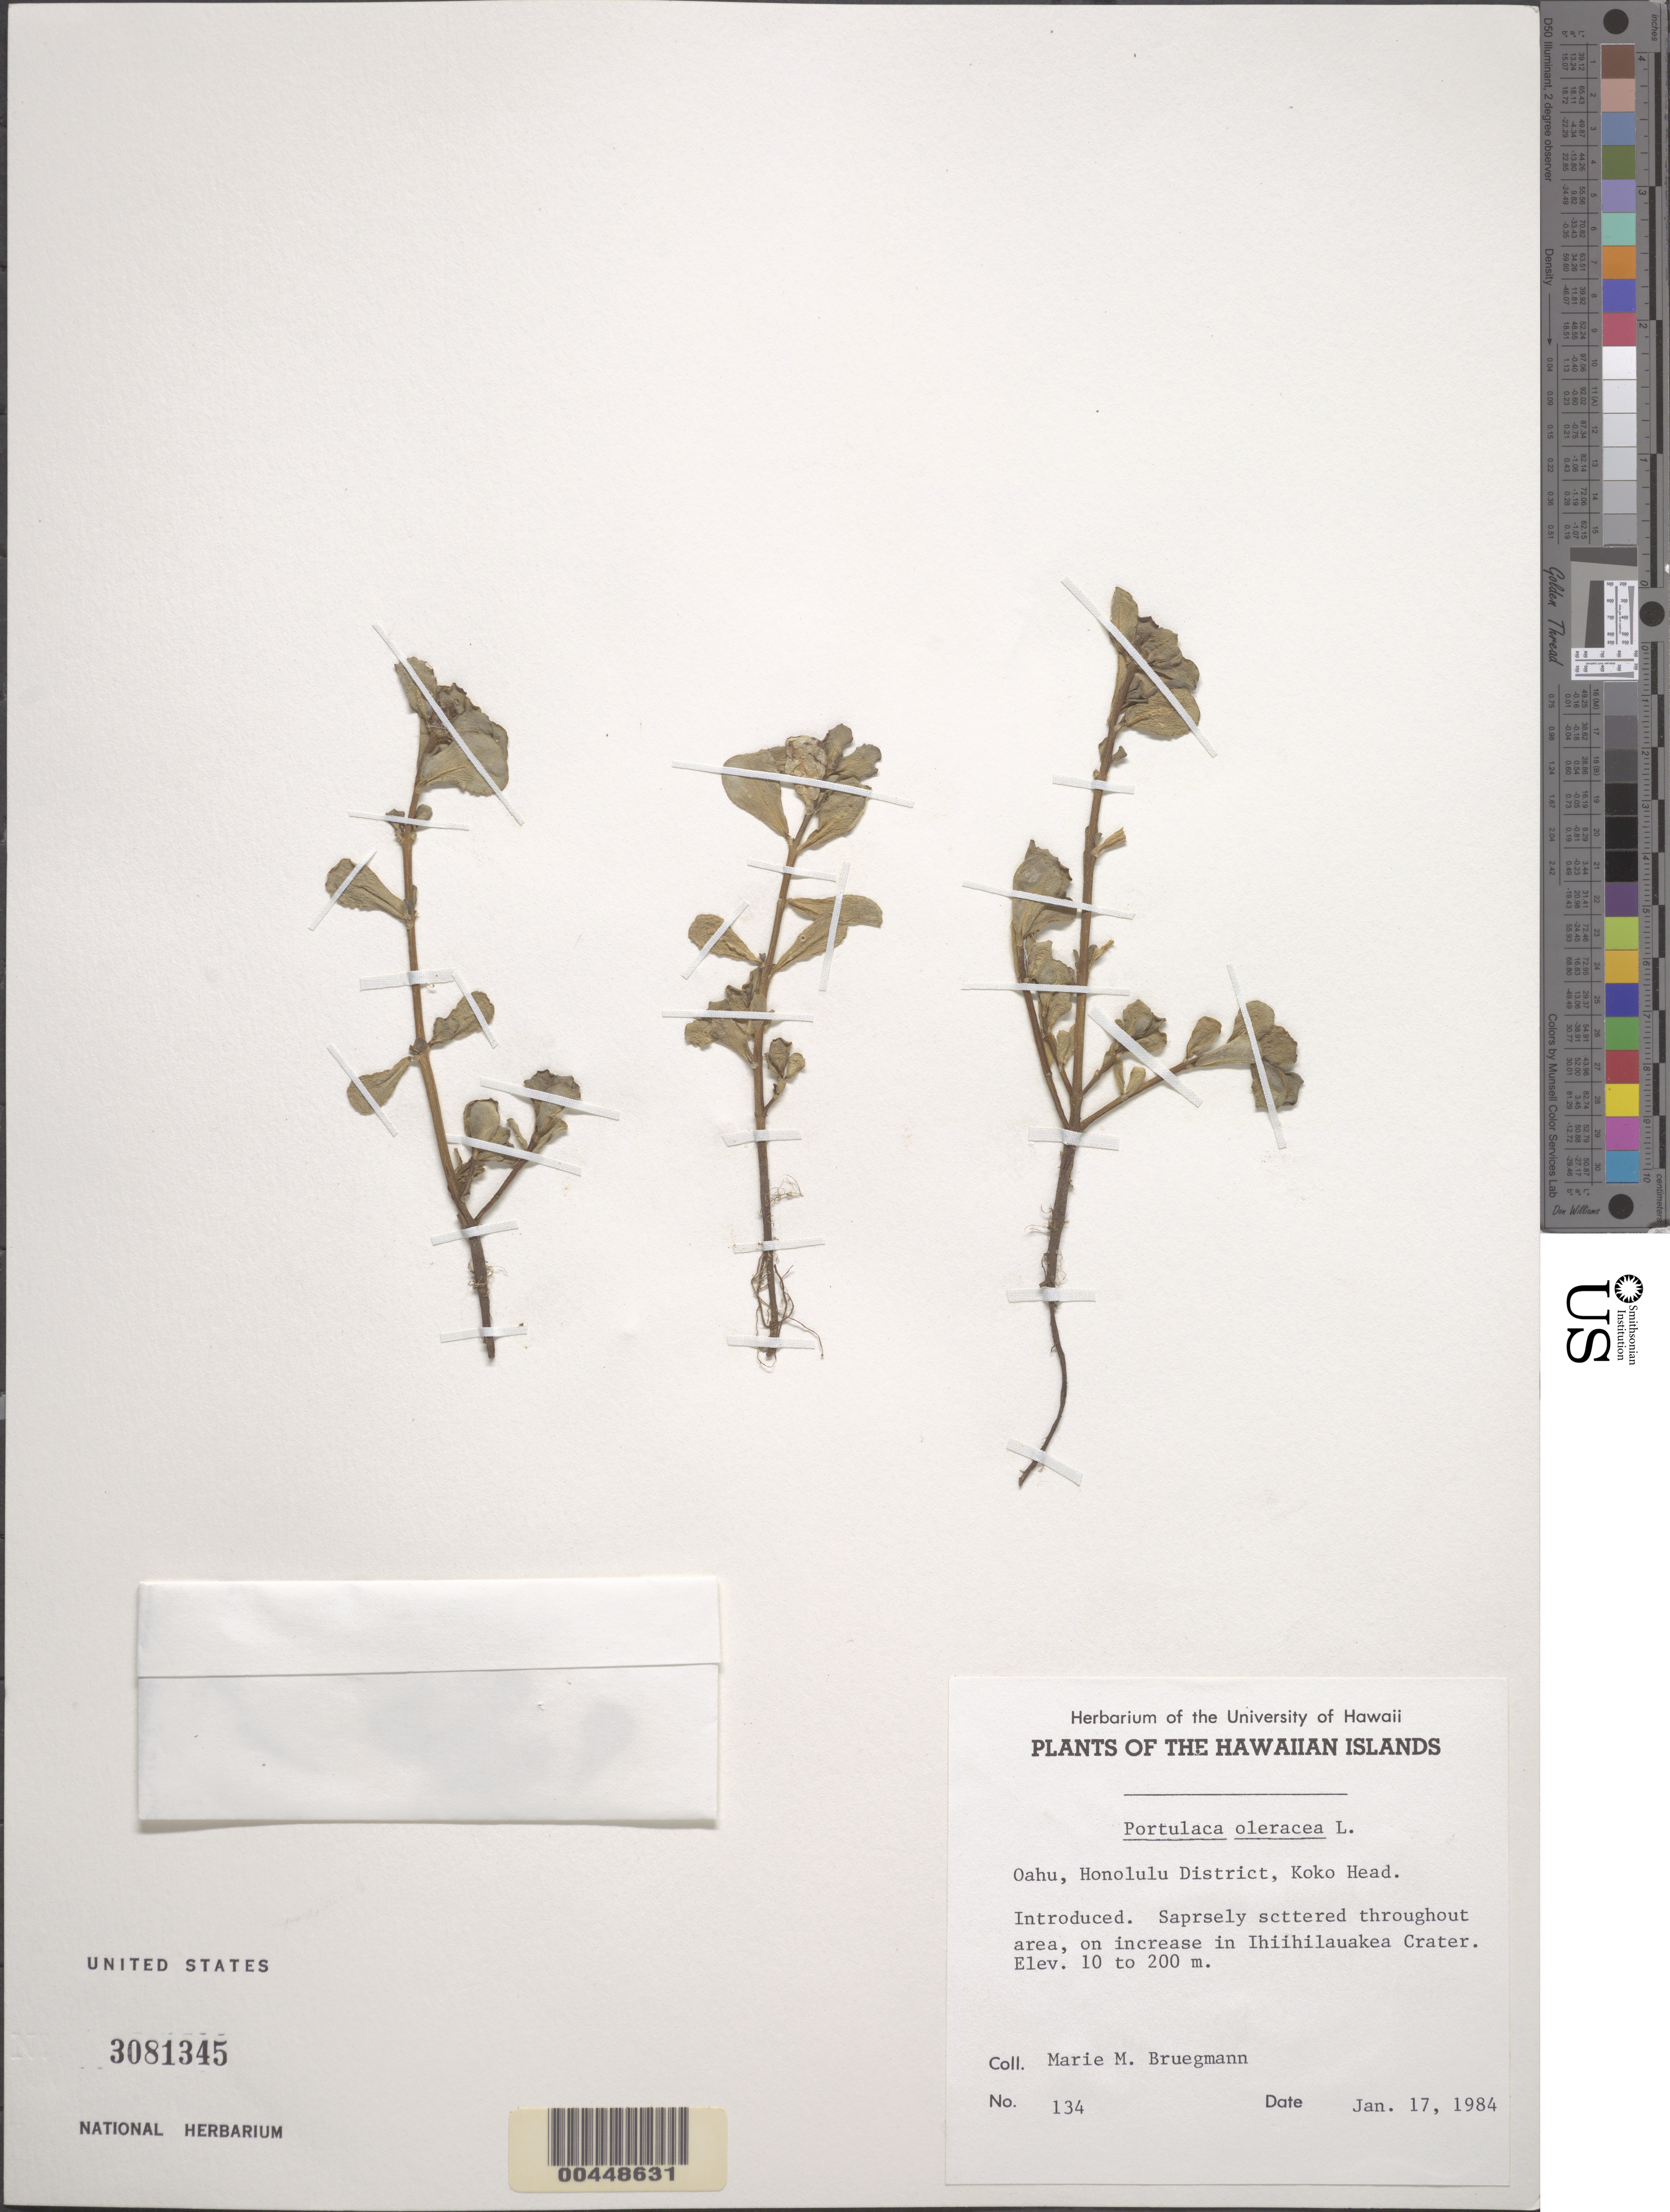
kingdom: Plantae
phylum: Tracheophyta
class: Magnoliopsida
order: Caryophyllales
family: Portulacaceae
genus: Portulaca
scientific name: Portulaca oleracea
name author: L.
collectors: M. Bruegmann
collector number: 134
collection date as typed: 17 Jan 1984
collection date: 1984-01-17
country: United States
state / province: Hawaii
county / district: Honolulu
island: Oahu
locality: Honolulu Dist, Koko Head, in Ihiihilauakea Crater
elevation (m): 10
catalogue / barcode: US 3081345